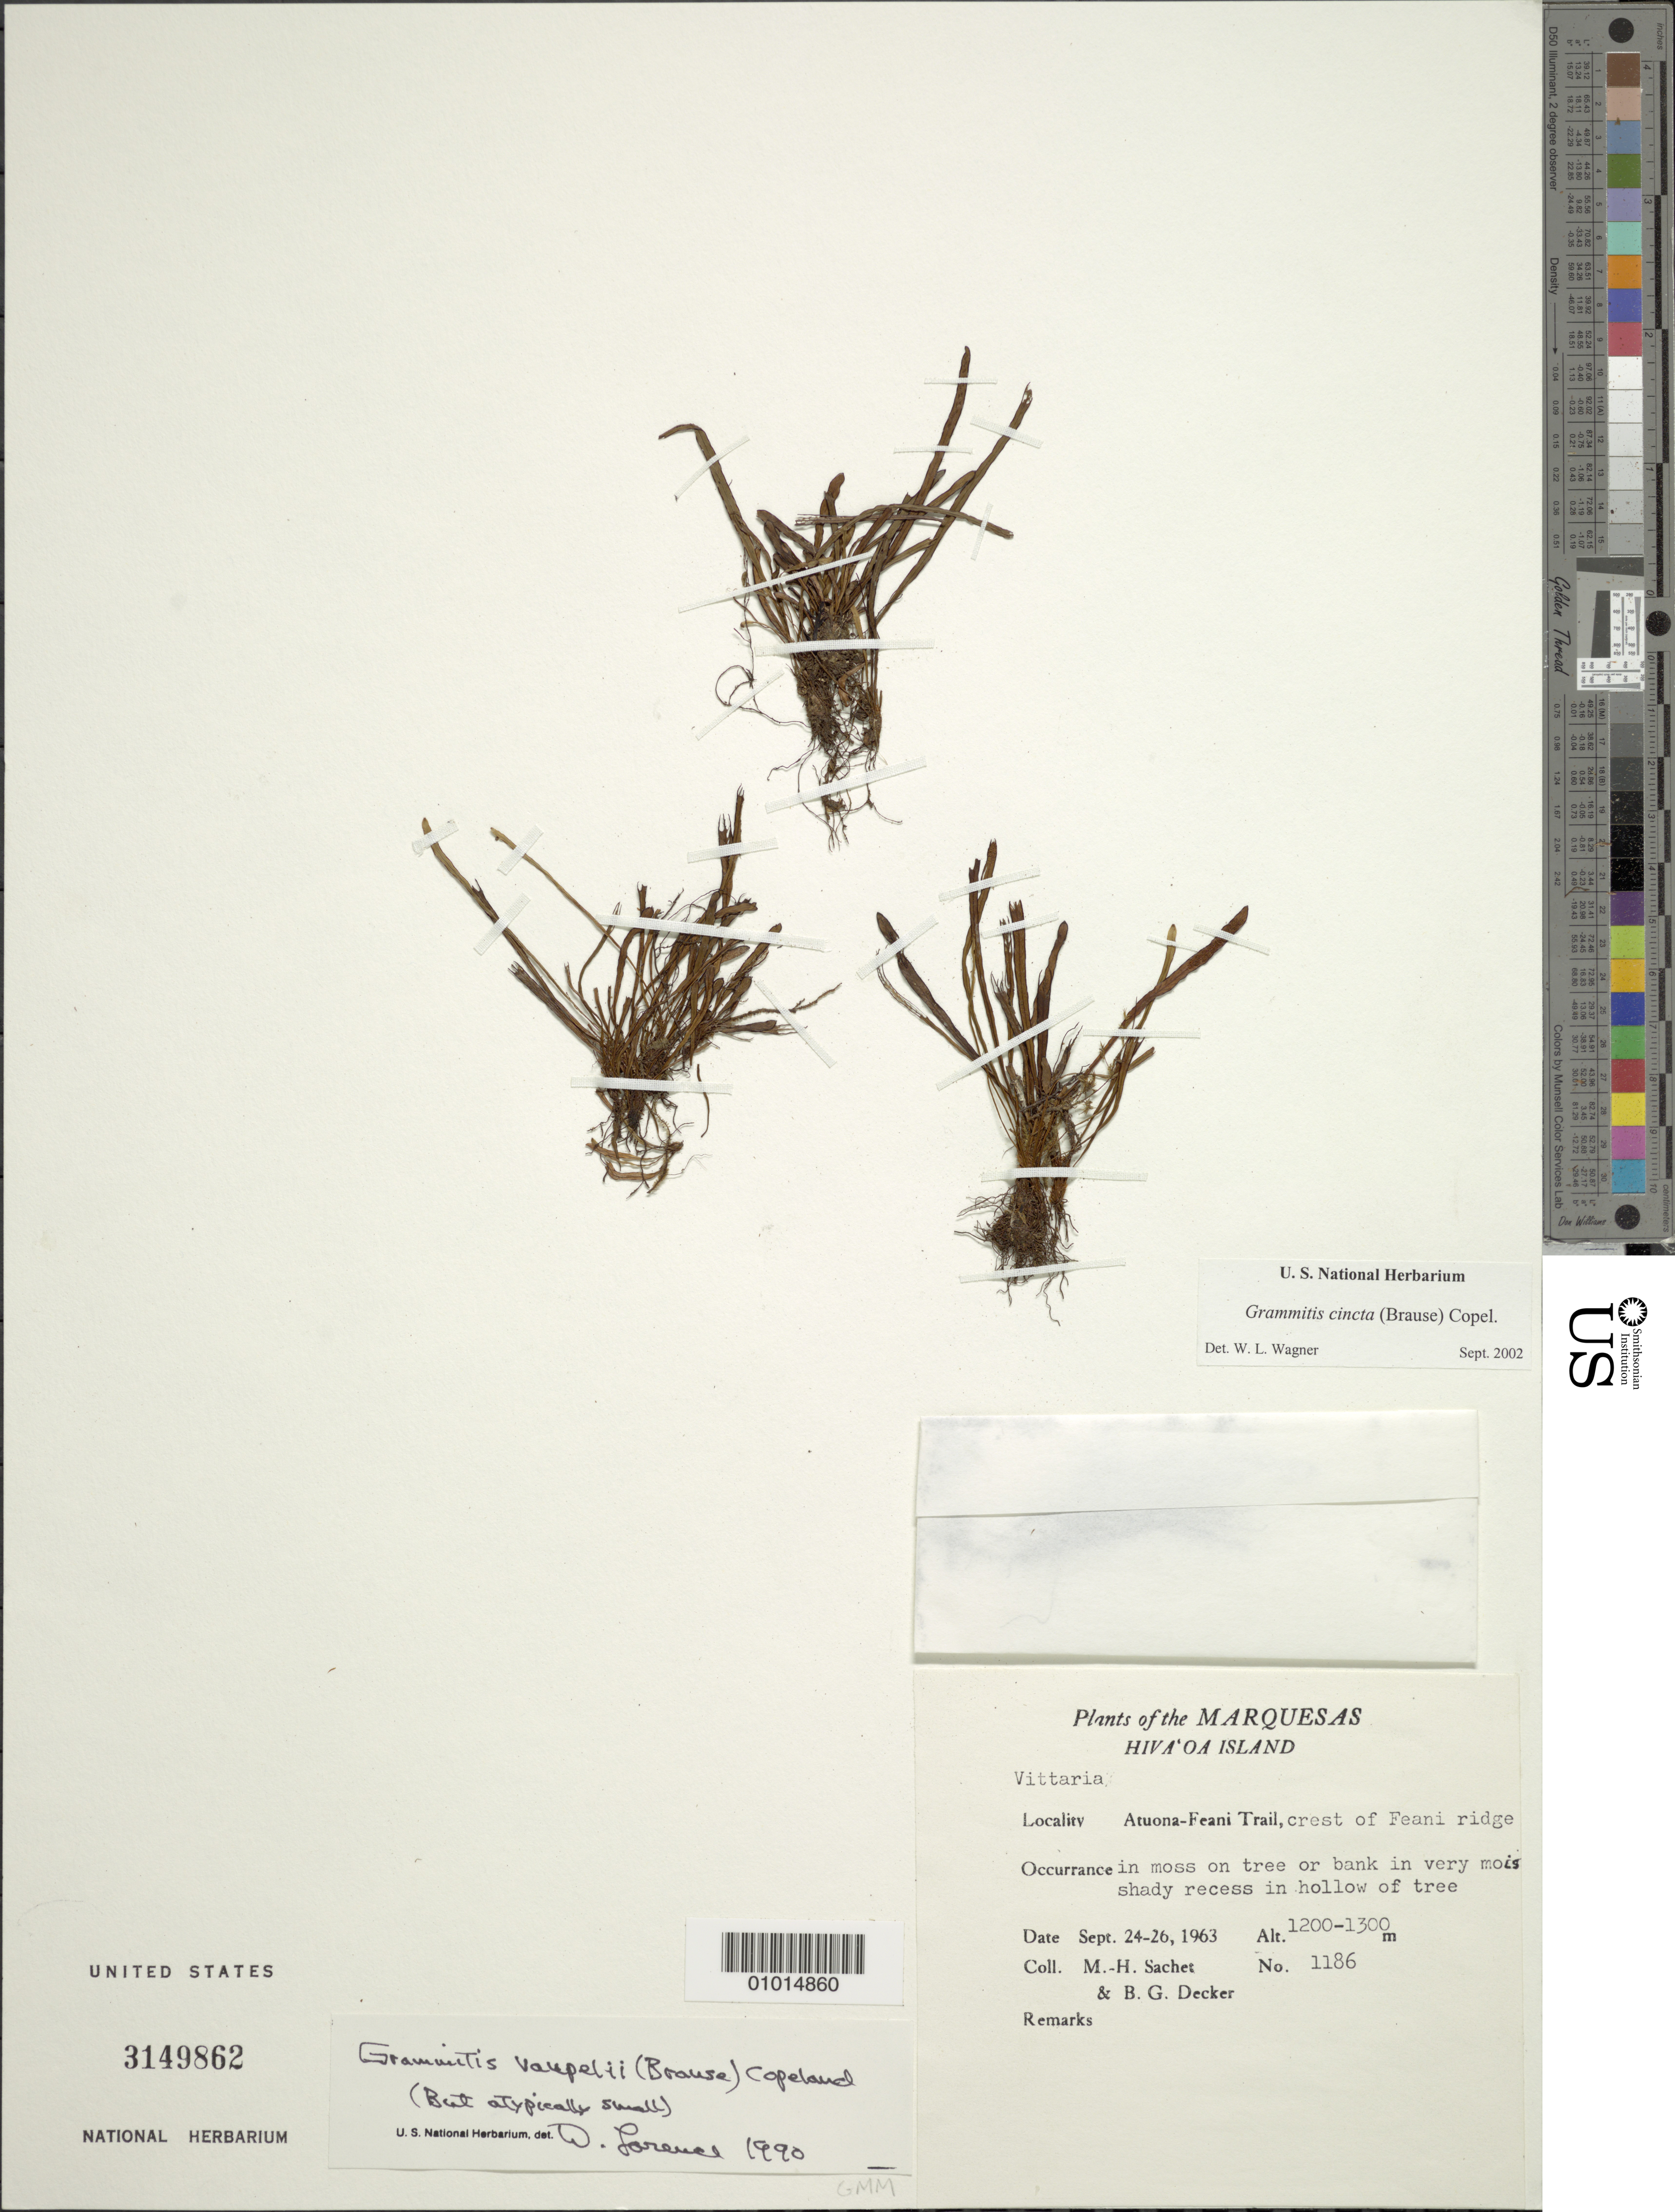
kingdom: Plantae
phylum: Tracheophyta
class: Polypodiopsida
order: Polypodiales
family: Polypodiaceae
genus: Grammitis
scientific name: Grammitis cincta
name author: Copel. ex Parris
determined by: Wagner, W. L., (BOT), Smithsonian Institution - National Museum of Natural History (UNITED STATES)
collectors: M.-H. Sachet & B. G. Decker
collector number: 1186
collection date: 1963-09-24/1963-09-26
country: French Polynesia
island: Hiva Oa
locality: Atuona-Feani Trail, crest of Feani ridge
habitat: In moss on tree or bank in very moist shady recess in hollow of tree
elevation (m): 1200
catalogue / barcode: US 3149862